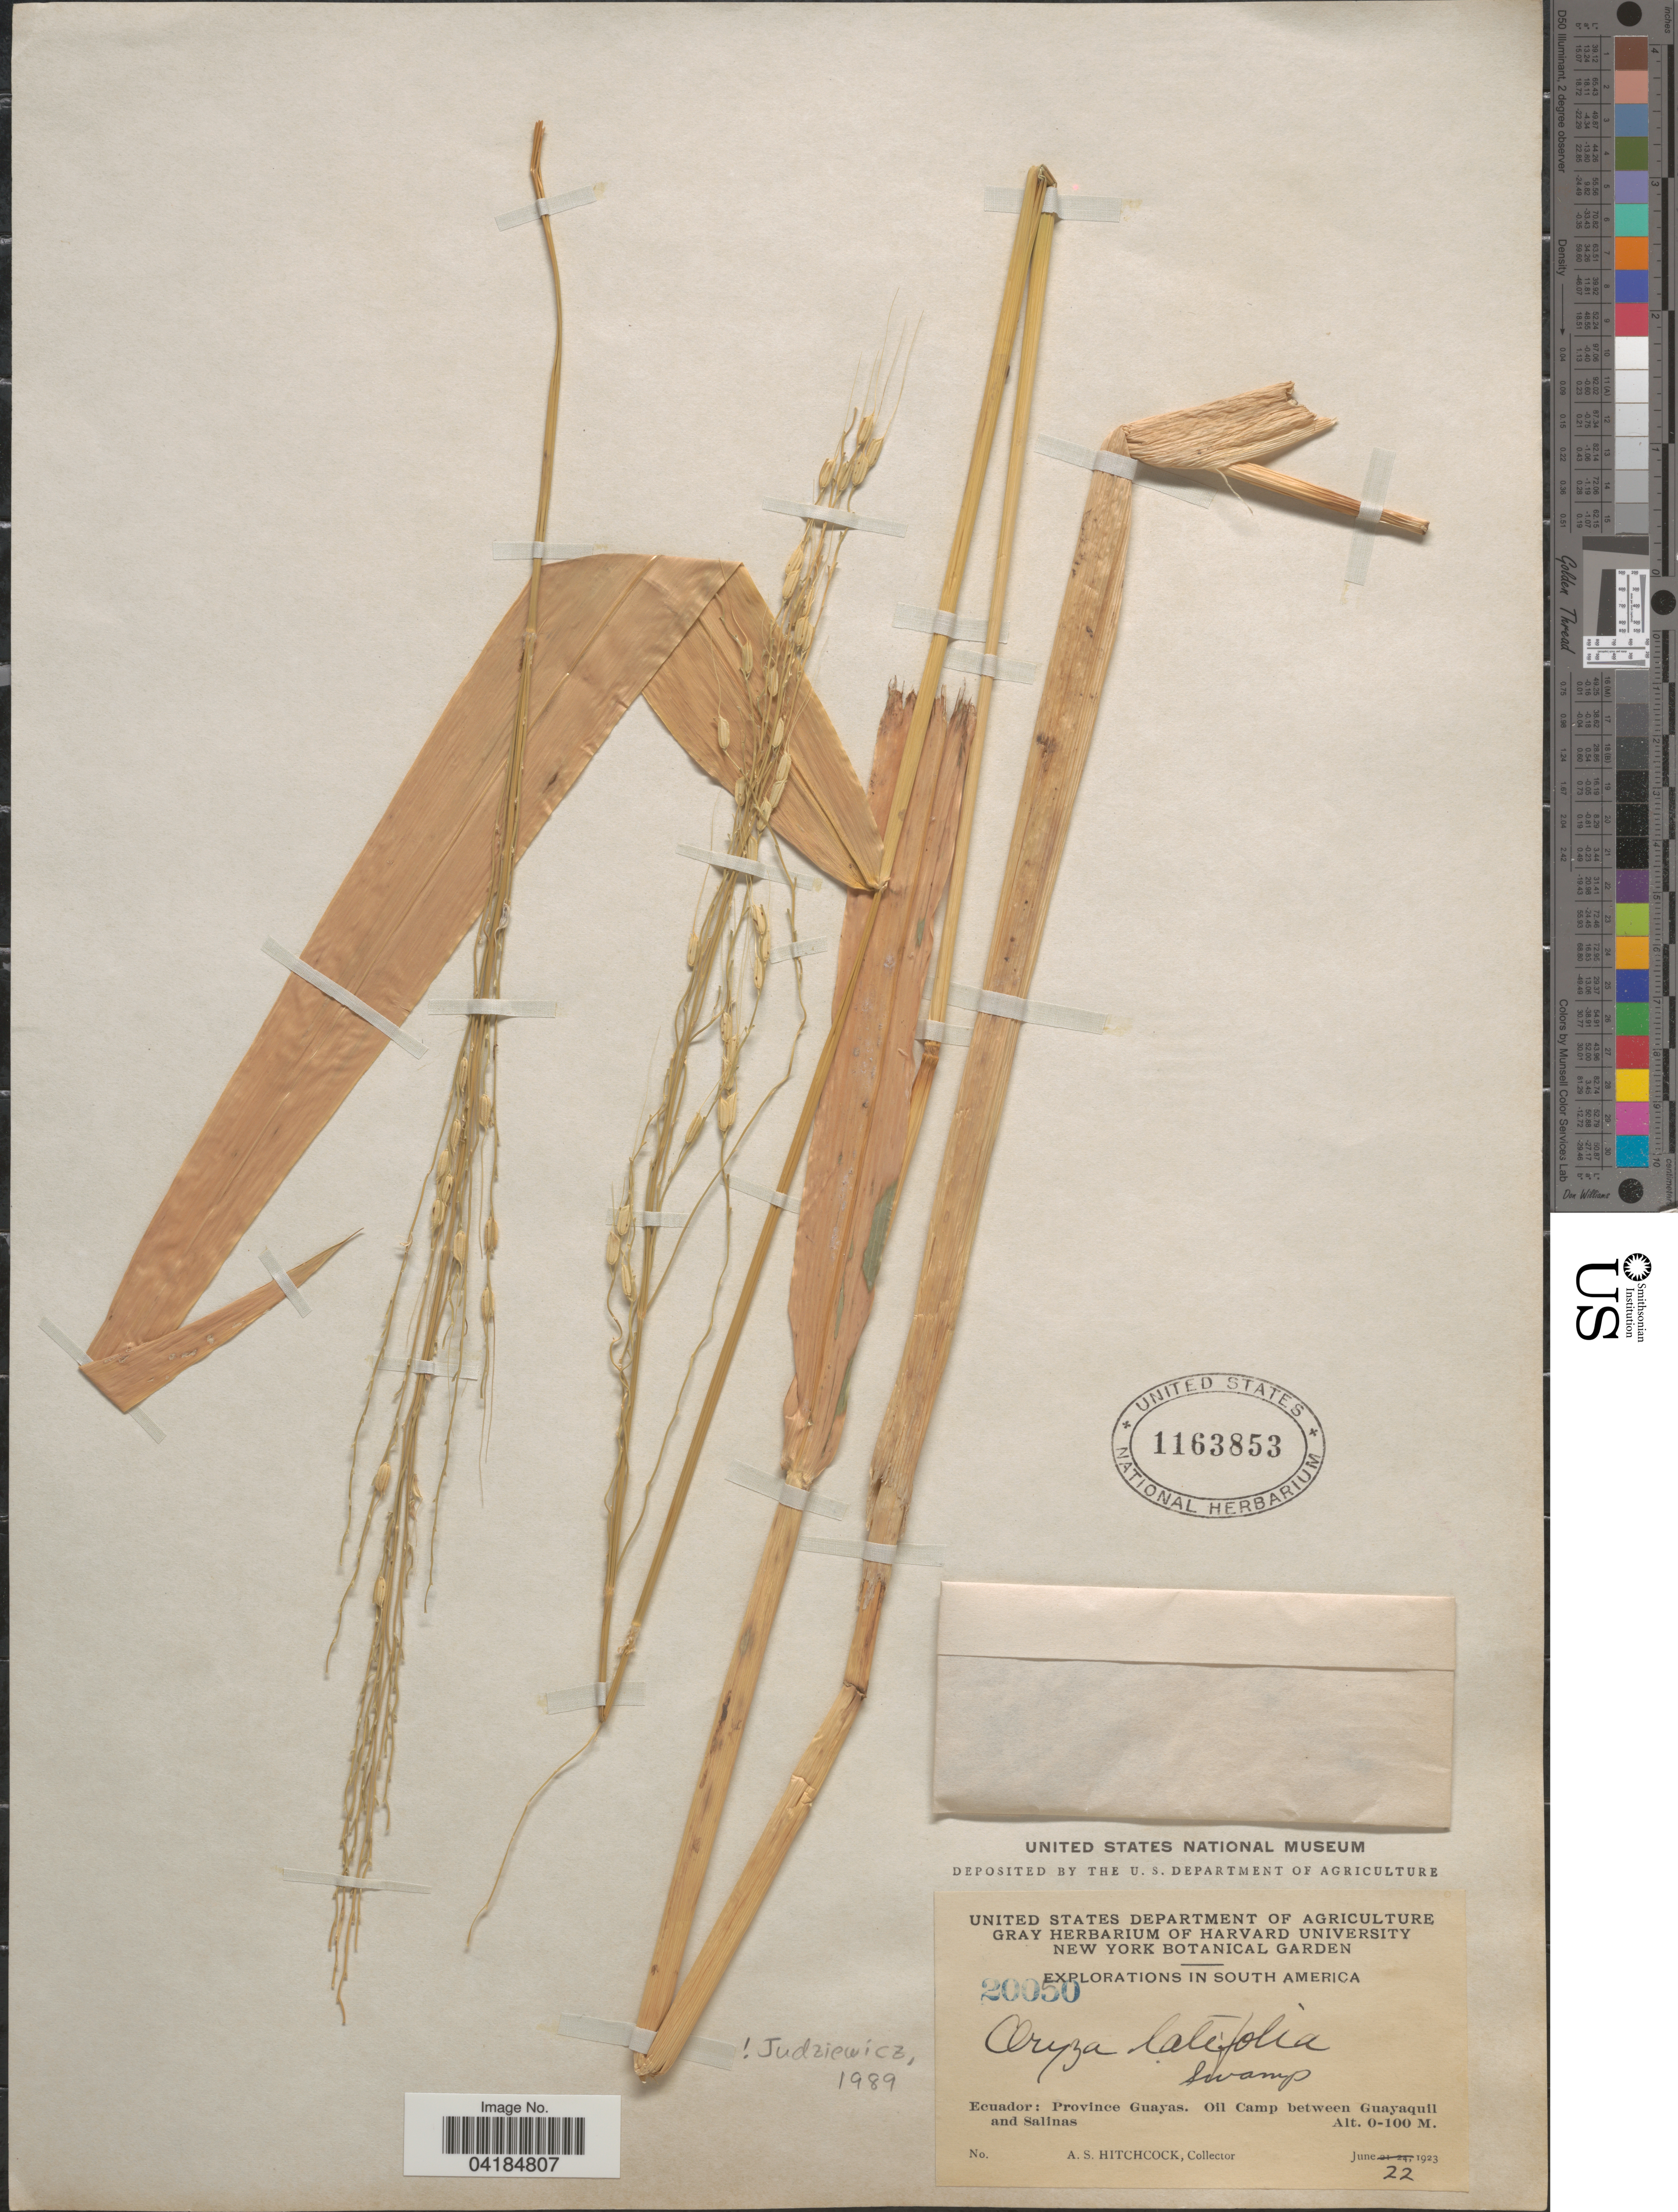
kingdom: Plantae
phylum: Tracheophyta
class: Liliopsida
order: Poales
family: Poaceae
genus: Oryza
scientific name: Oryza latifolia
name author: Desv.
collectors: A. S. Hitchcock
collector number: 20050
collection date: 1923-06-22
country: Ecuador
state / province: Guayas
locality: Explorations in South America. Oil Camp between Guayaquil and Salinas.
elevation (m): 0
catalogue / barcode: US 1163853